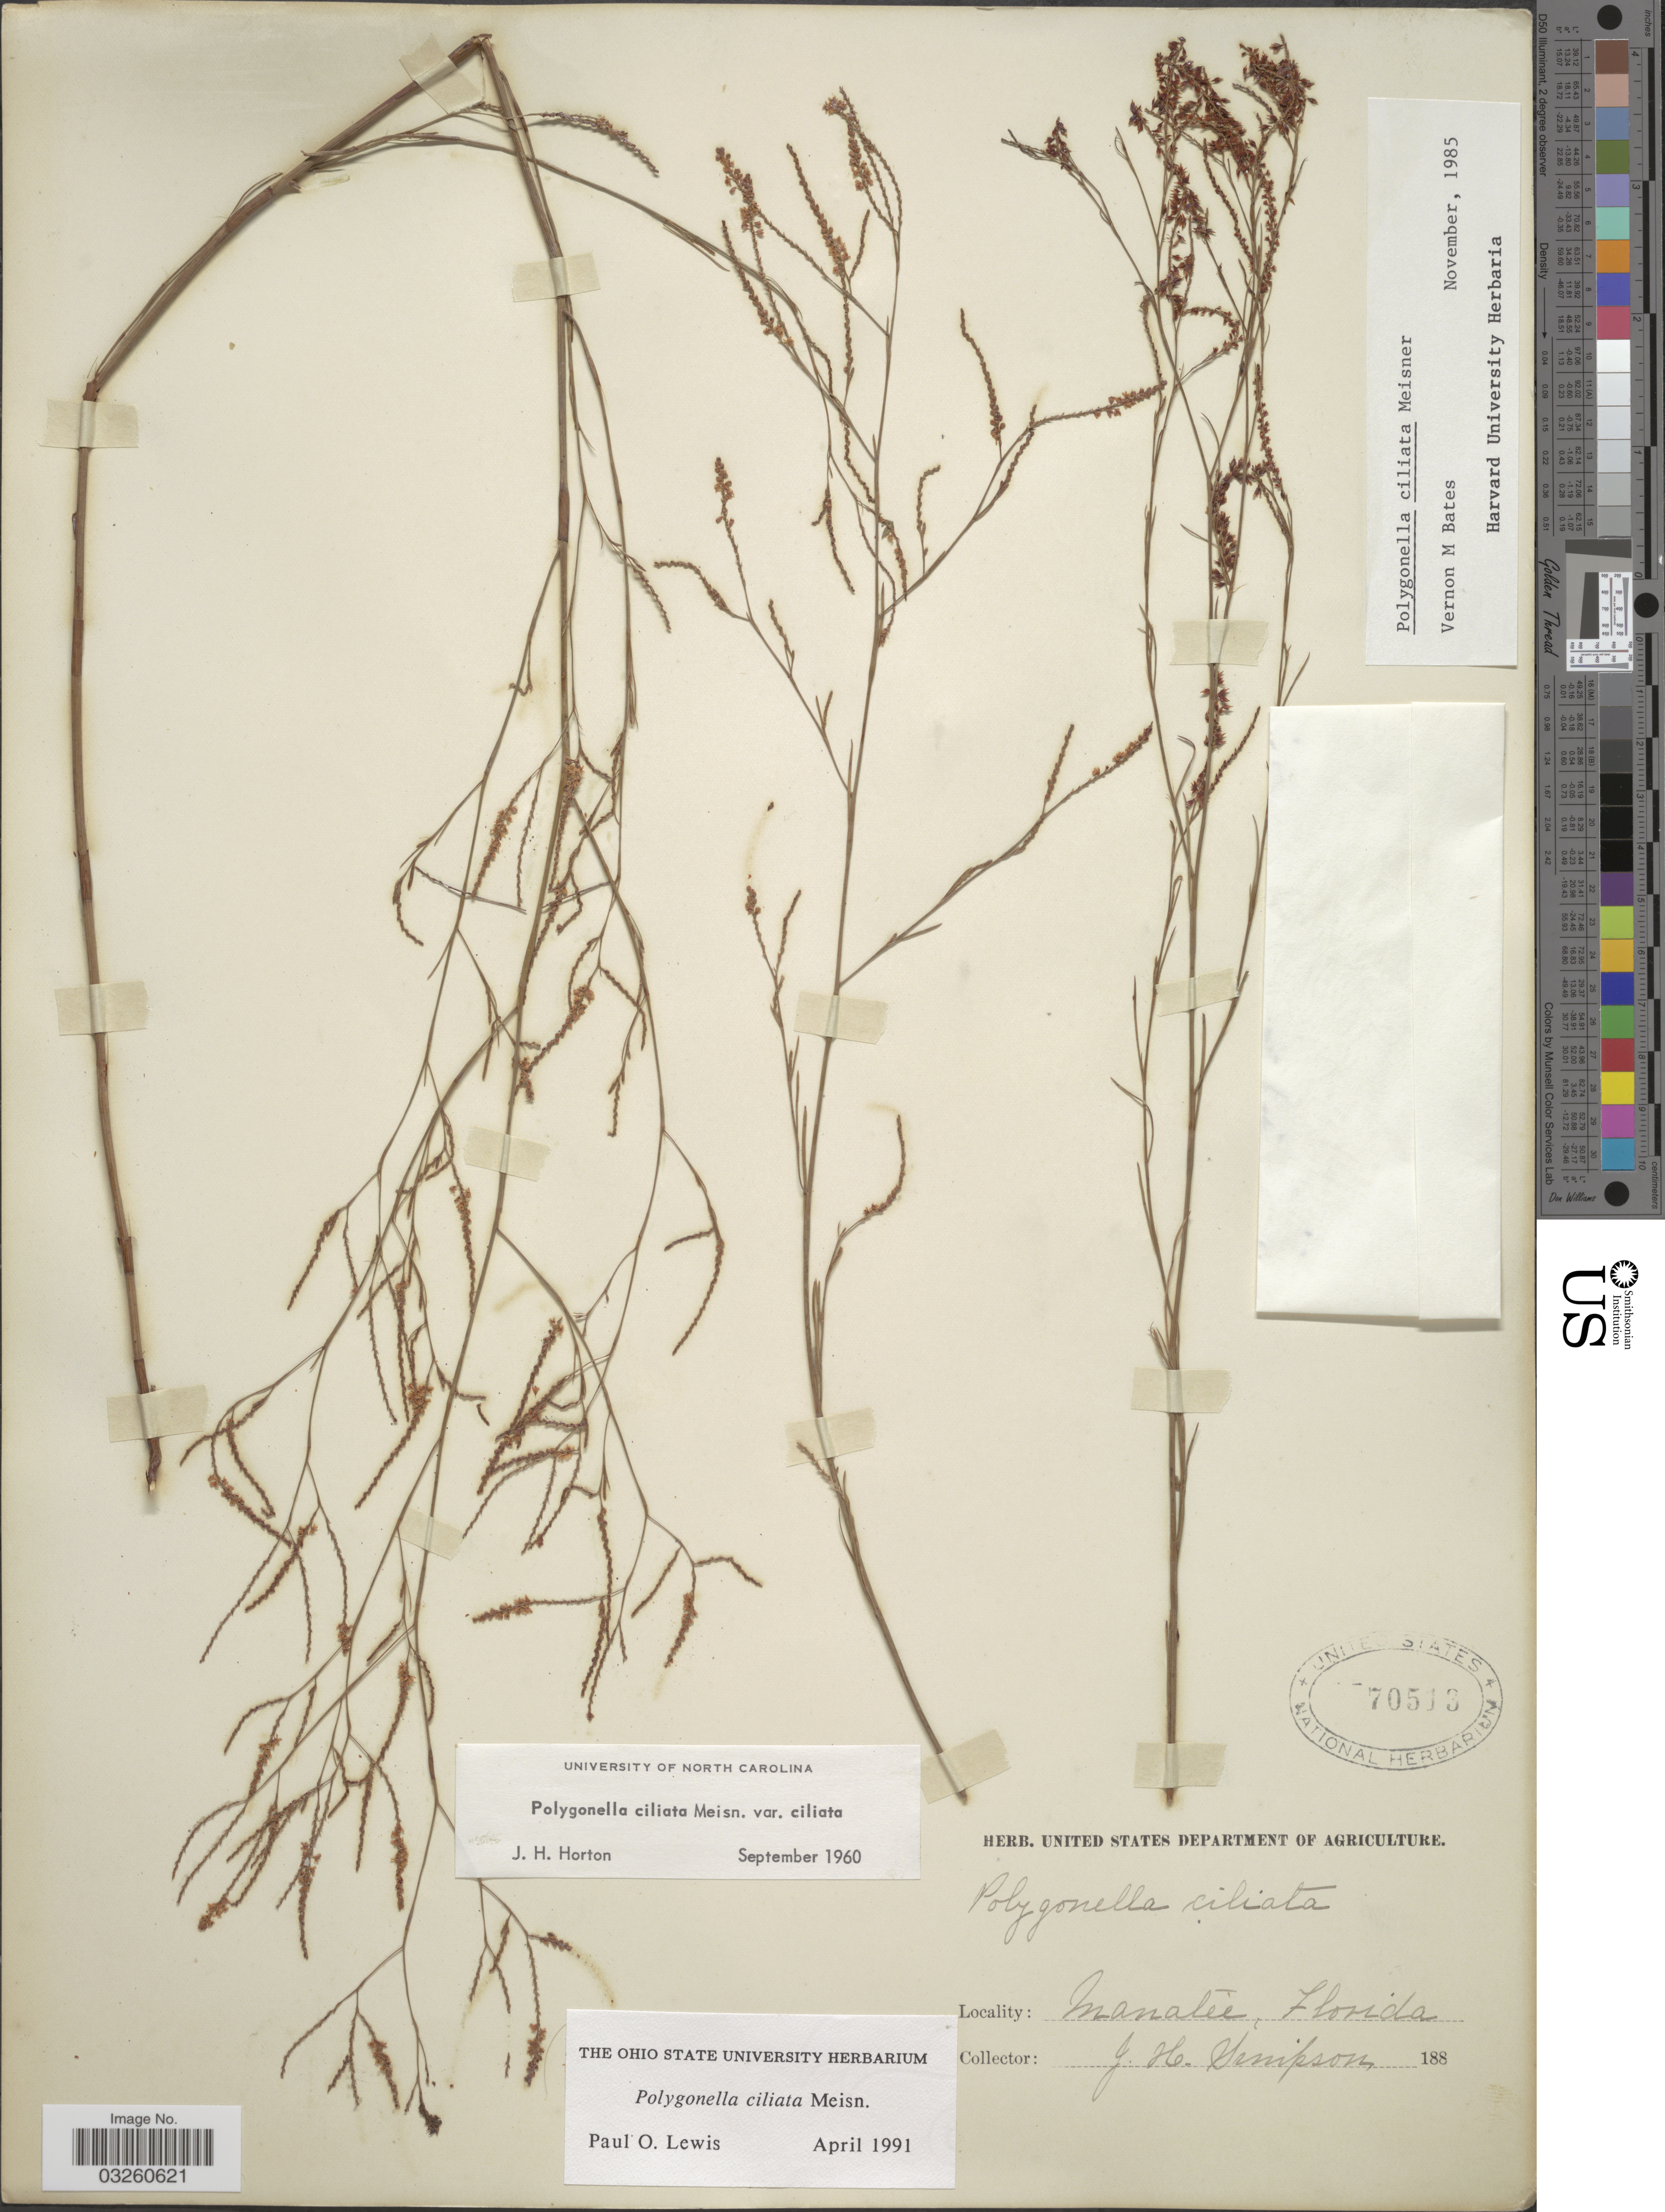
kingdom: Plantae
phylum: Tracheophyta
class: Magnoliopsida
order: Caryophyllales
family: Polygonaceae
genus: Polygonella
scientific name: Polygonella ciliata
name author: Meisn.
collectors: J. H. Simpson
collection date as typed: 188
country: United States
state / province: Florida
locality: Manatee.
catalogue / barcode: US 70513